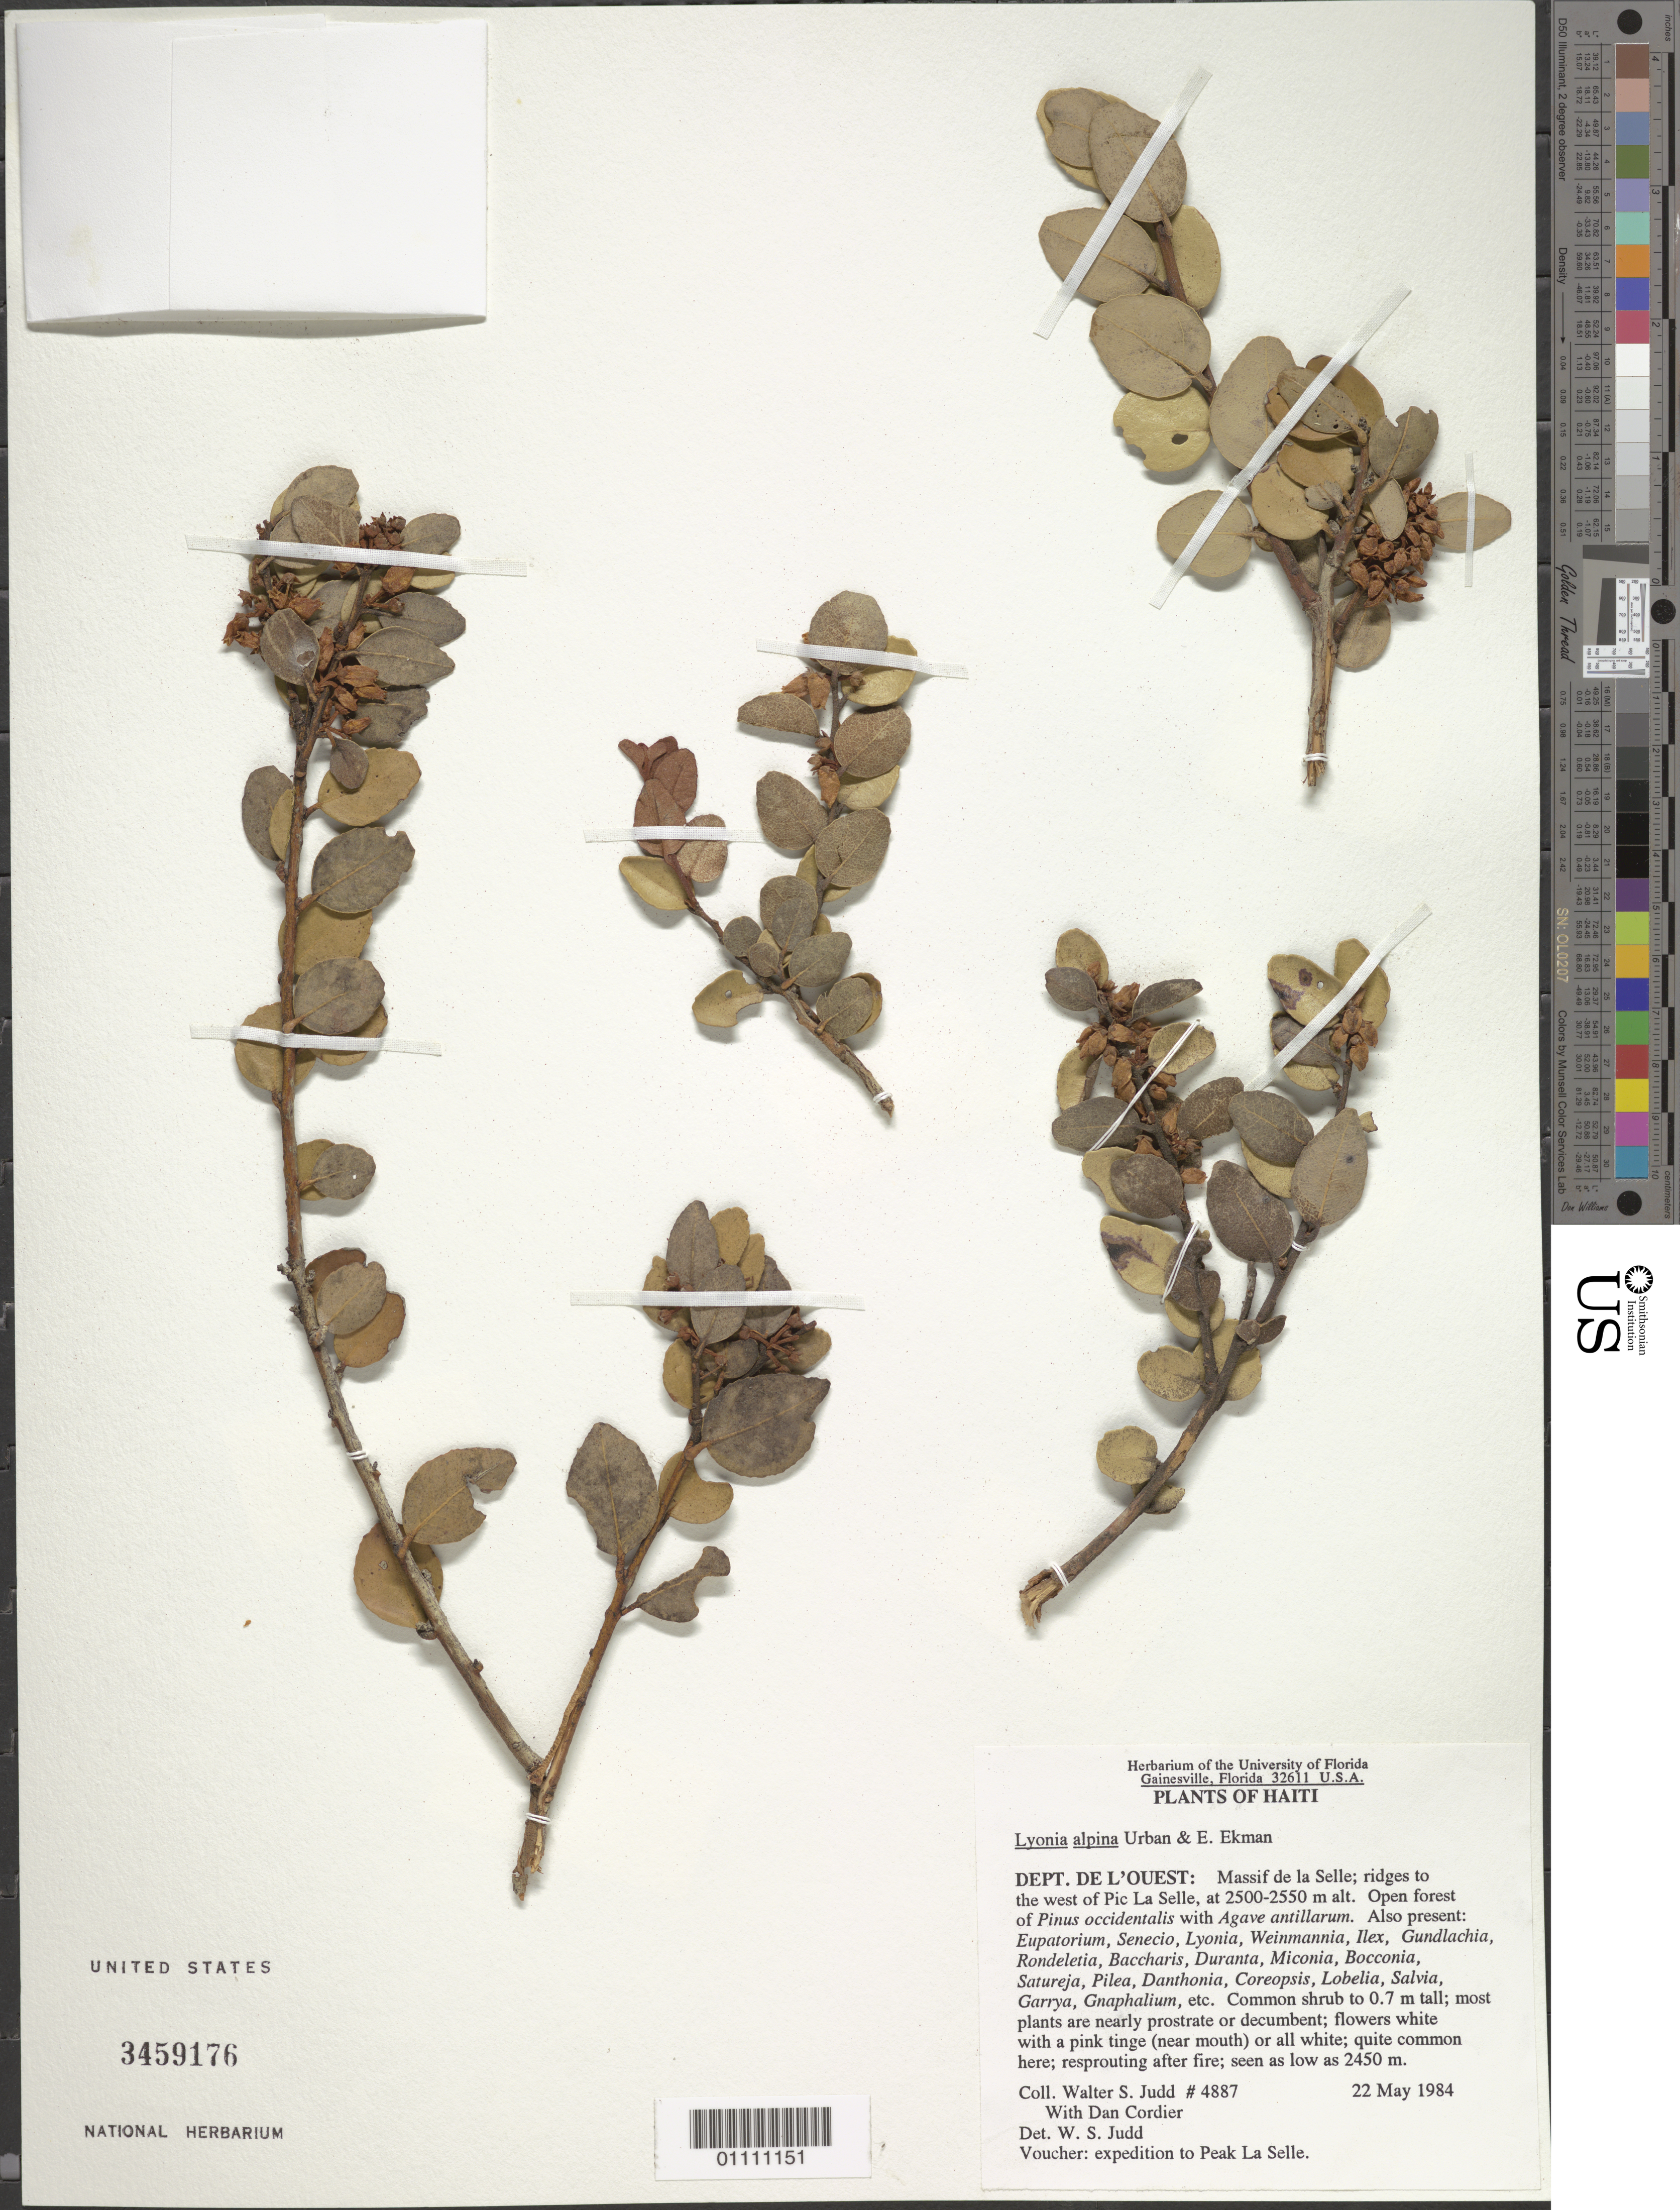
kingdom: Plantae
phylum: Tracheophyta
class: Magnoliopsida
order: Ericales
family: Ericaceae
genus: Lyonia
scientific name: Lyonia alpina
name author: Urb. & Ekman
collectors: W. S. Judd & D. Cordier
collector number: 4887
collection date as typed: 22 May 1984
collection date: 1984-05-22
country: Haiti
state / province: Óuest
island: Hispaniola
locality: expedition to Peak La Selle.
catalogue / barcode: US 3459176